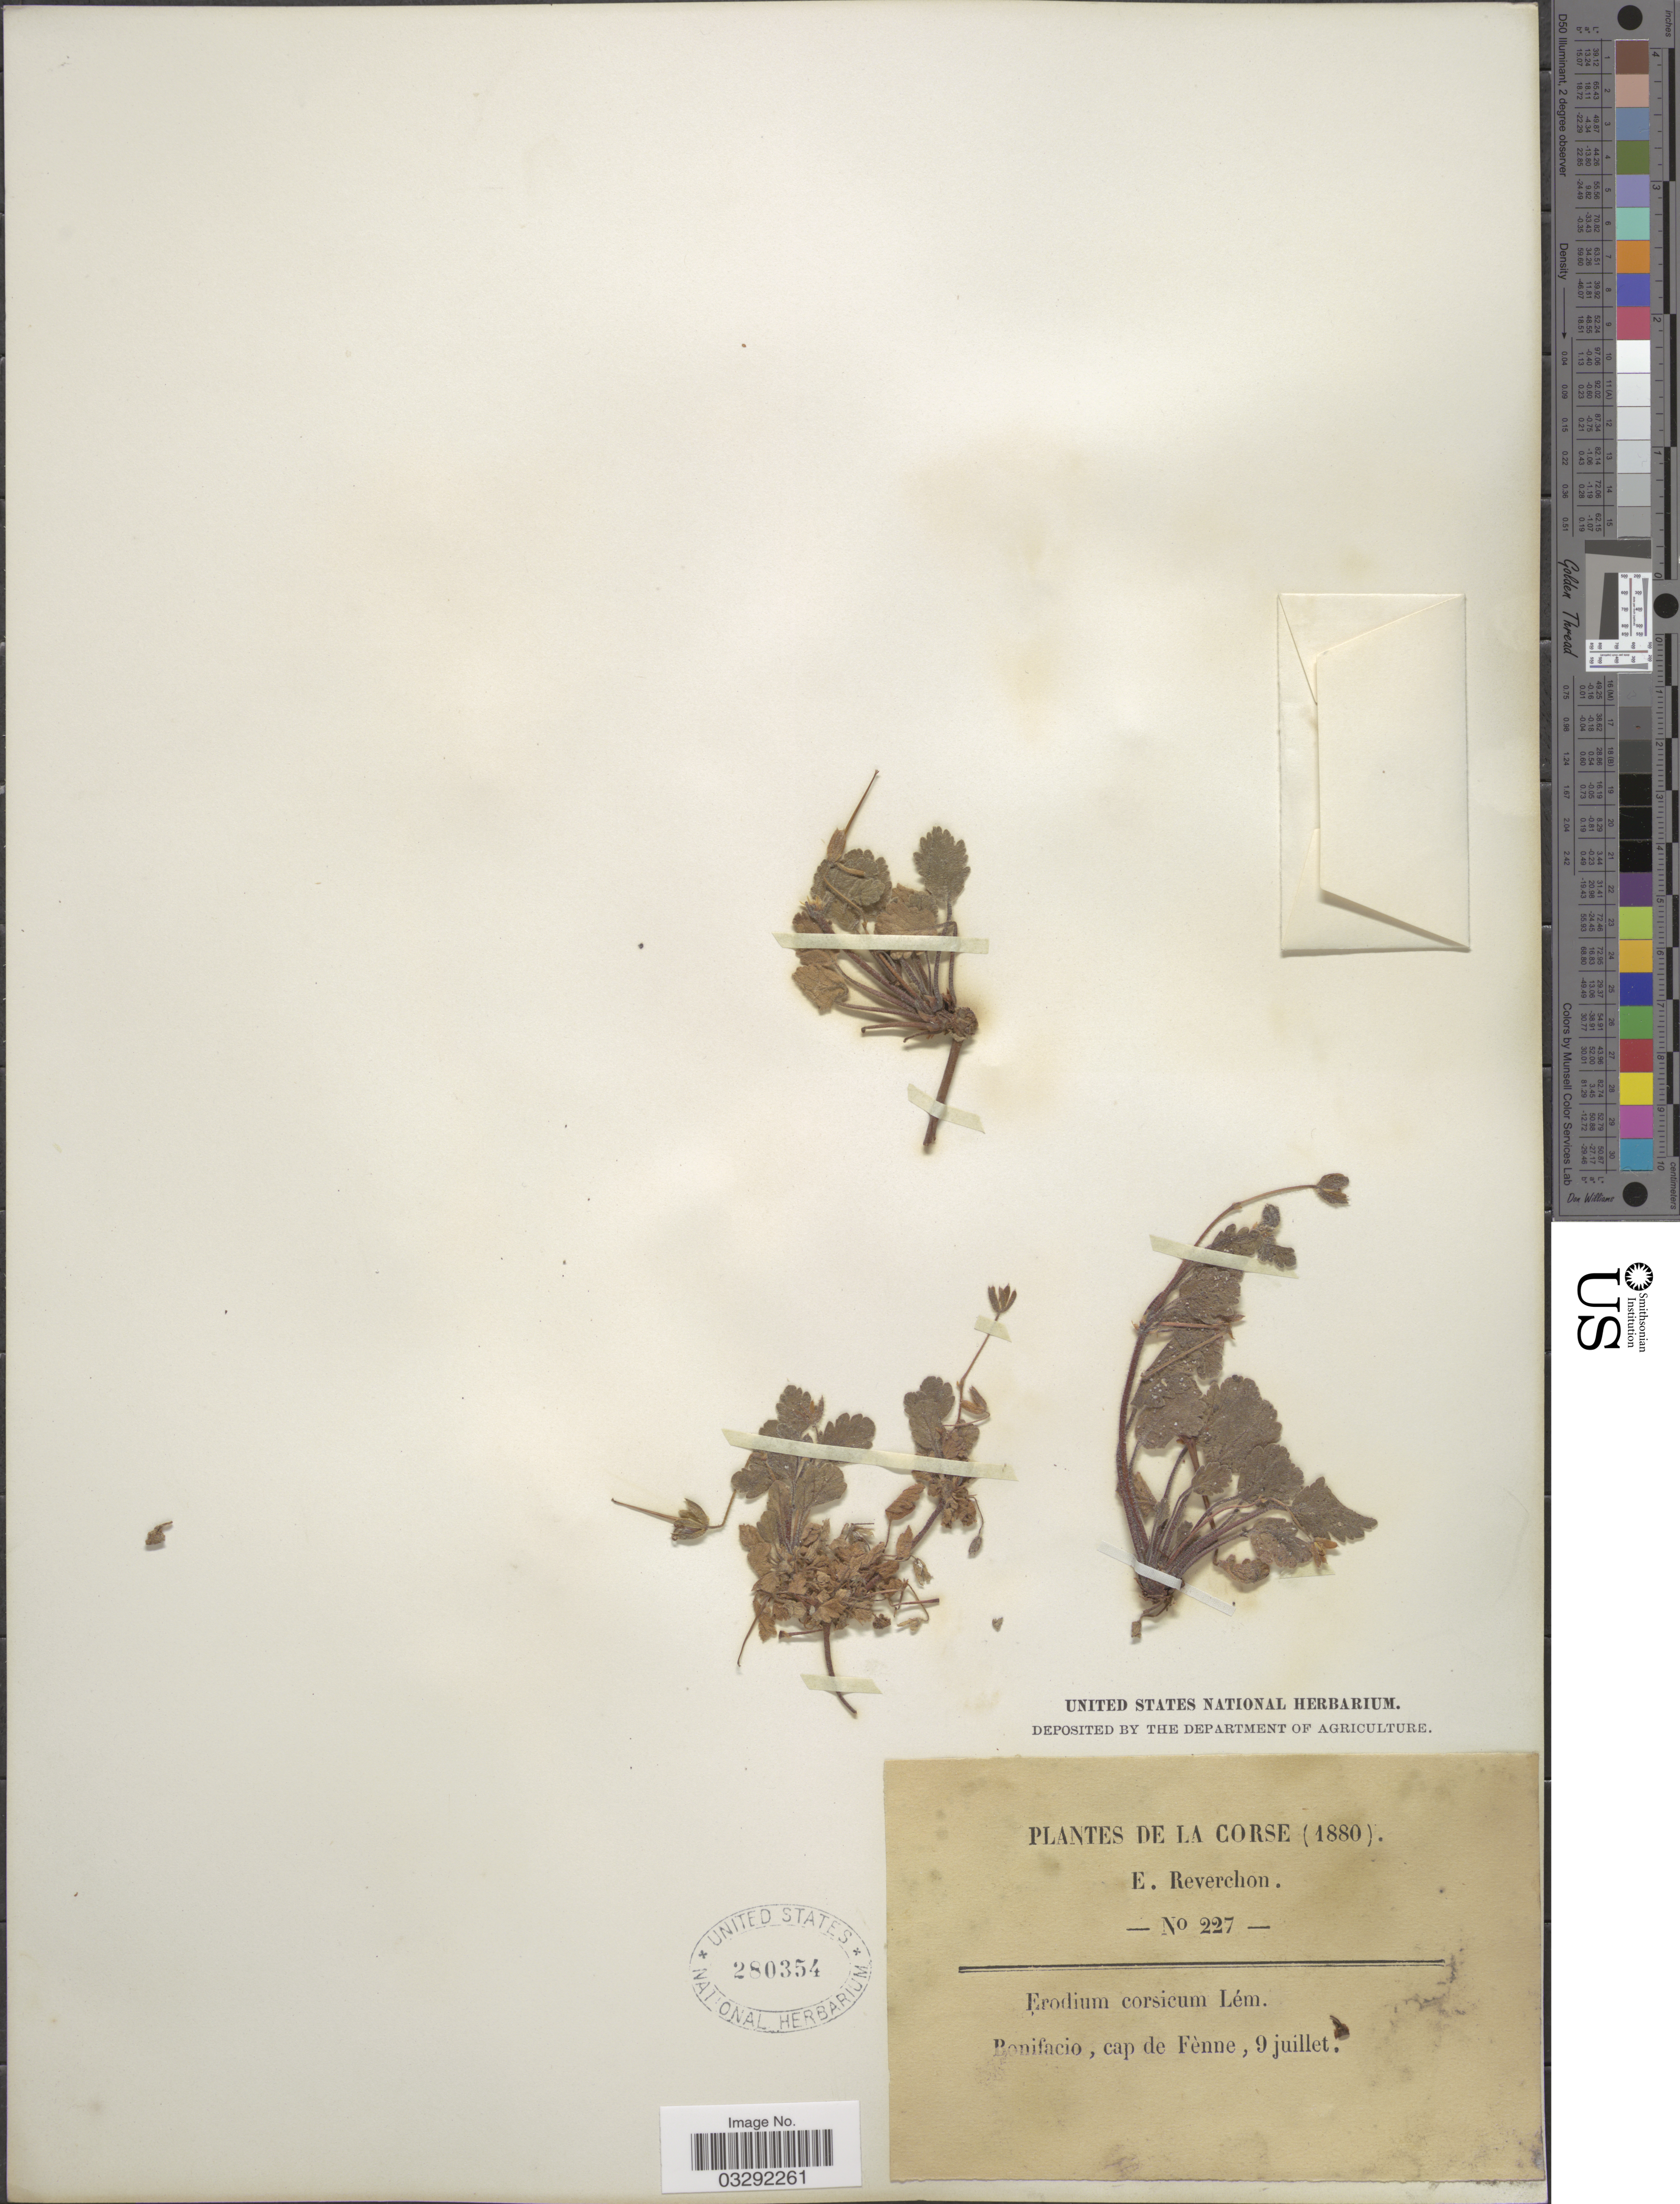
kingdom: Plantae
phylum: Tracheophyta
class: Magnoliopsida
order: Geraniales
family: Geraniaceae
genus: Erodium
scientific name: Erodium corsicum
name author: Léman ex DC.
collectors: E. Reverchon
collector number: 227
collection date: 1880-07-09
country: France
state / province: Corsica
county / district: Corse-du-Sud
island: Corse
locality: Corse. Bonifacio, cap de Fènne.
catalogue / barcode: US 280354